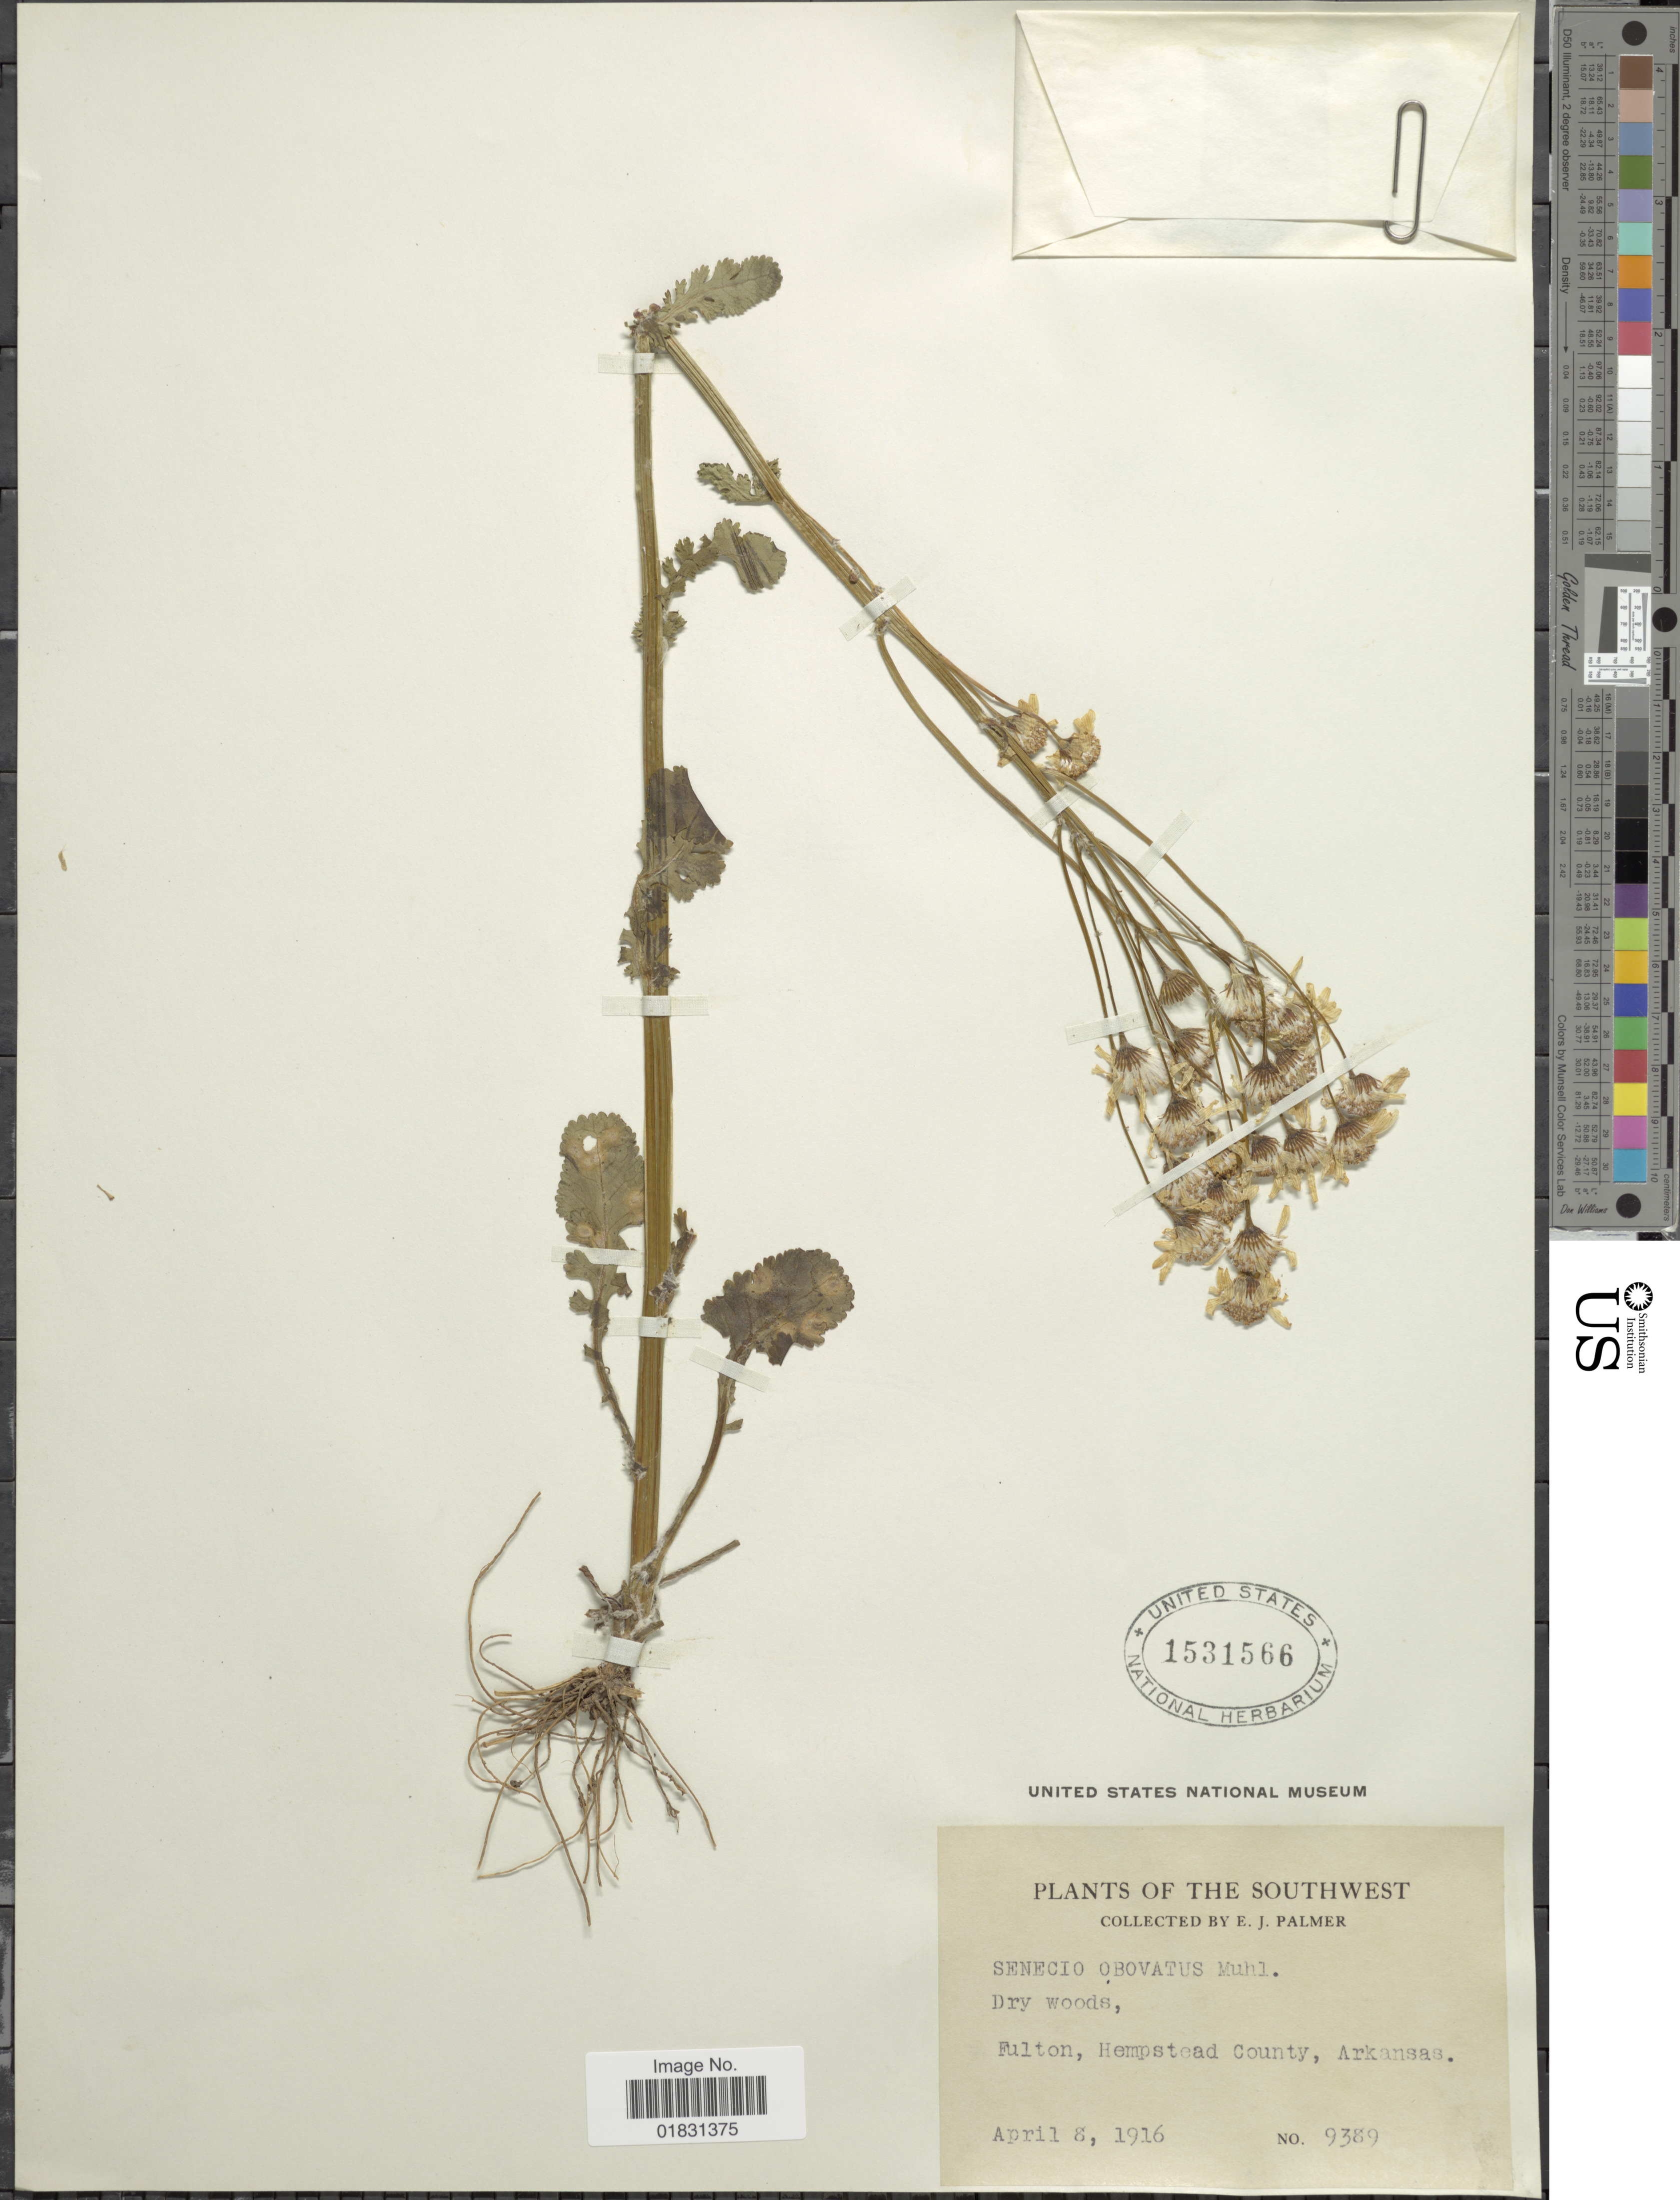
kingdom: Plantae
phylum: Tracheophyta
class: Magnoliopsida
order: Asterales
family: Asteraceae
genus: Packera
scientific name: Packera obovata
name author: (Muhl. ex Willd.) W.A. Weber & Á. Löve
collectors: E. J. Palmer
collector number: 9389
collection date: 1916-04-08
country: United States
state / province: Arkansas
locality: The Southwest, Dry woods, Fulton, Hempstad County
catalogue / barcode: US 1531566